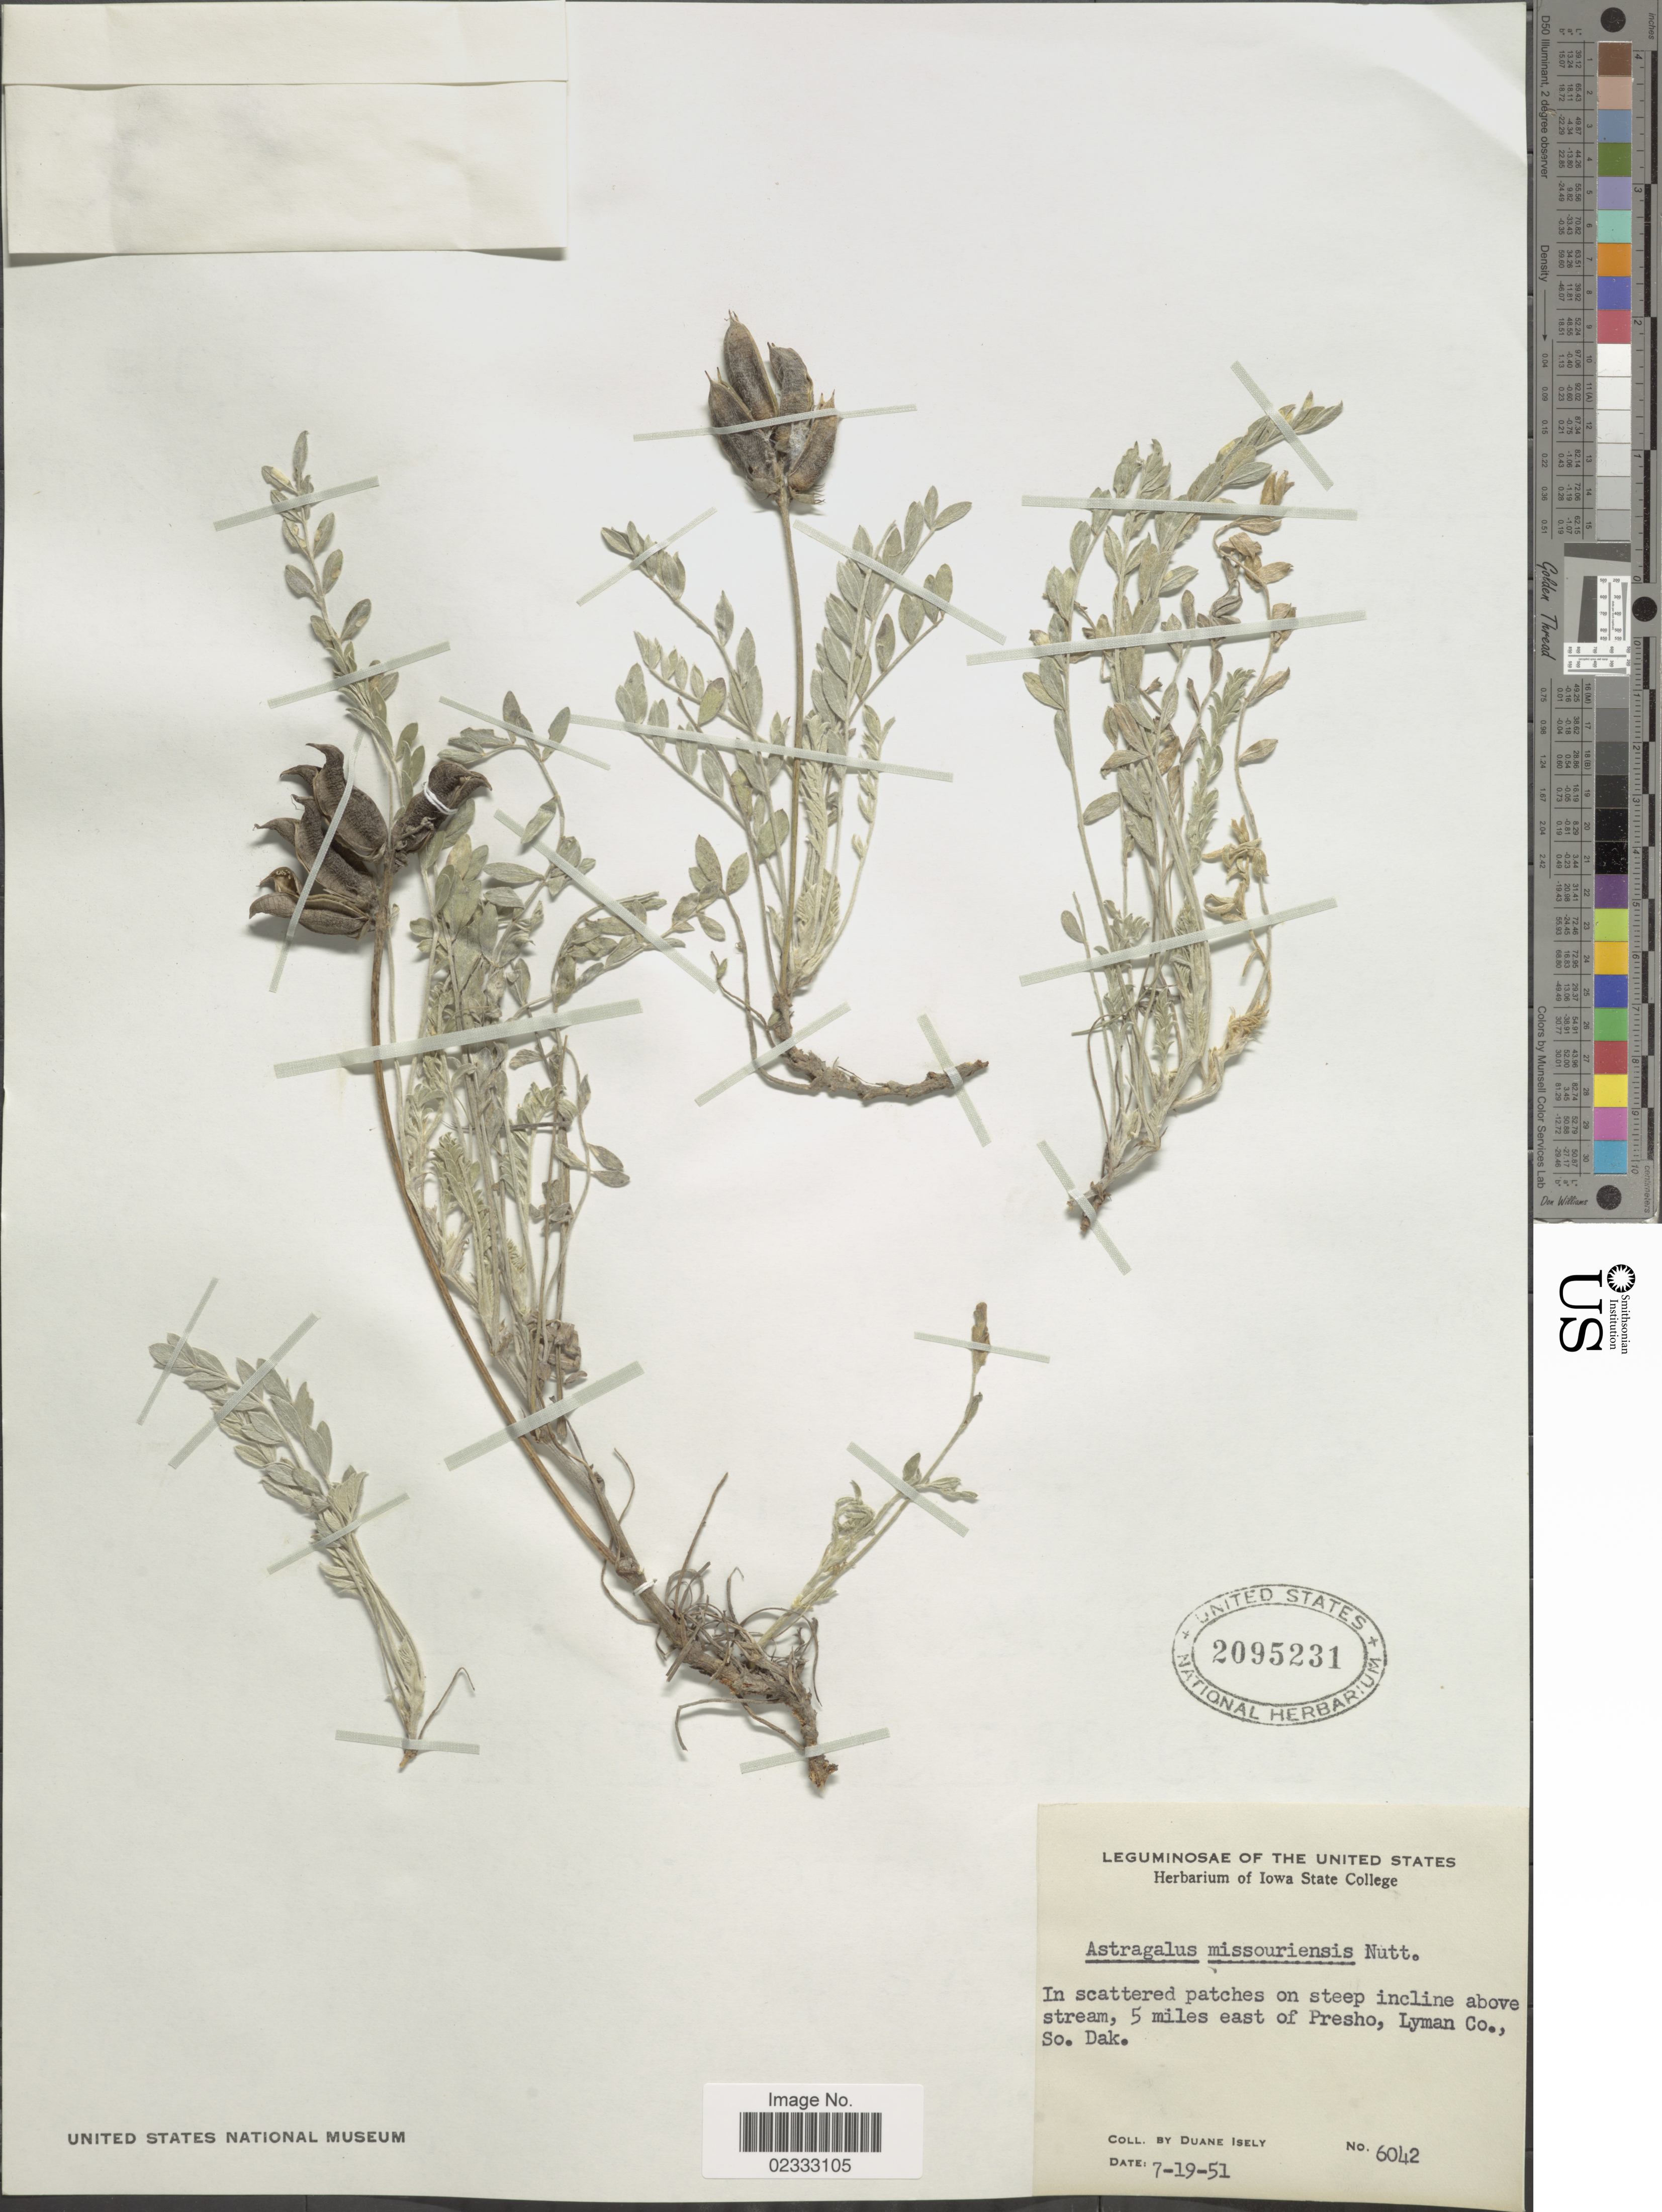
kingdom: Plantae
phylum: Tracheophyta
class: Magnoliopsida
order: Fabales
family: Fabaceae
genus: Astragalus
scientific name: Astragalus missouriensis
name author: Nutt.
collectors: D. Isely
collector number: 6042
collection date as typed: Transcribed d/m/y: 19/7/51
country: United States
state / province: South Dakota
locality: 5 miles east of Presho, Lyman Co. So. Dak.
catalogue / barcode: US 2095231